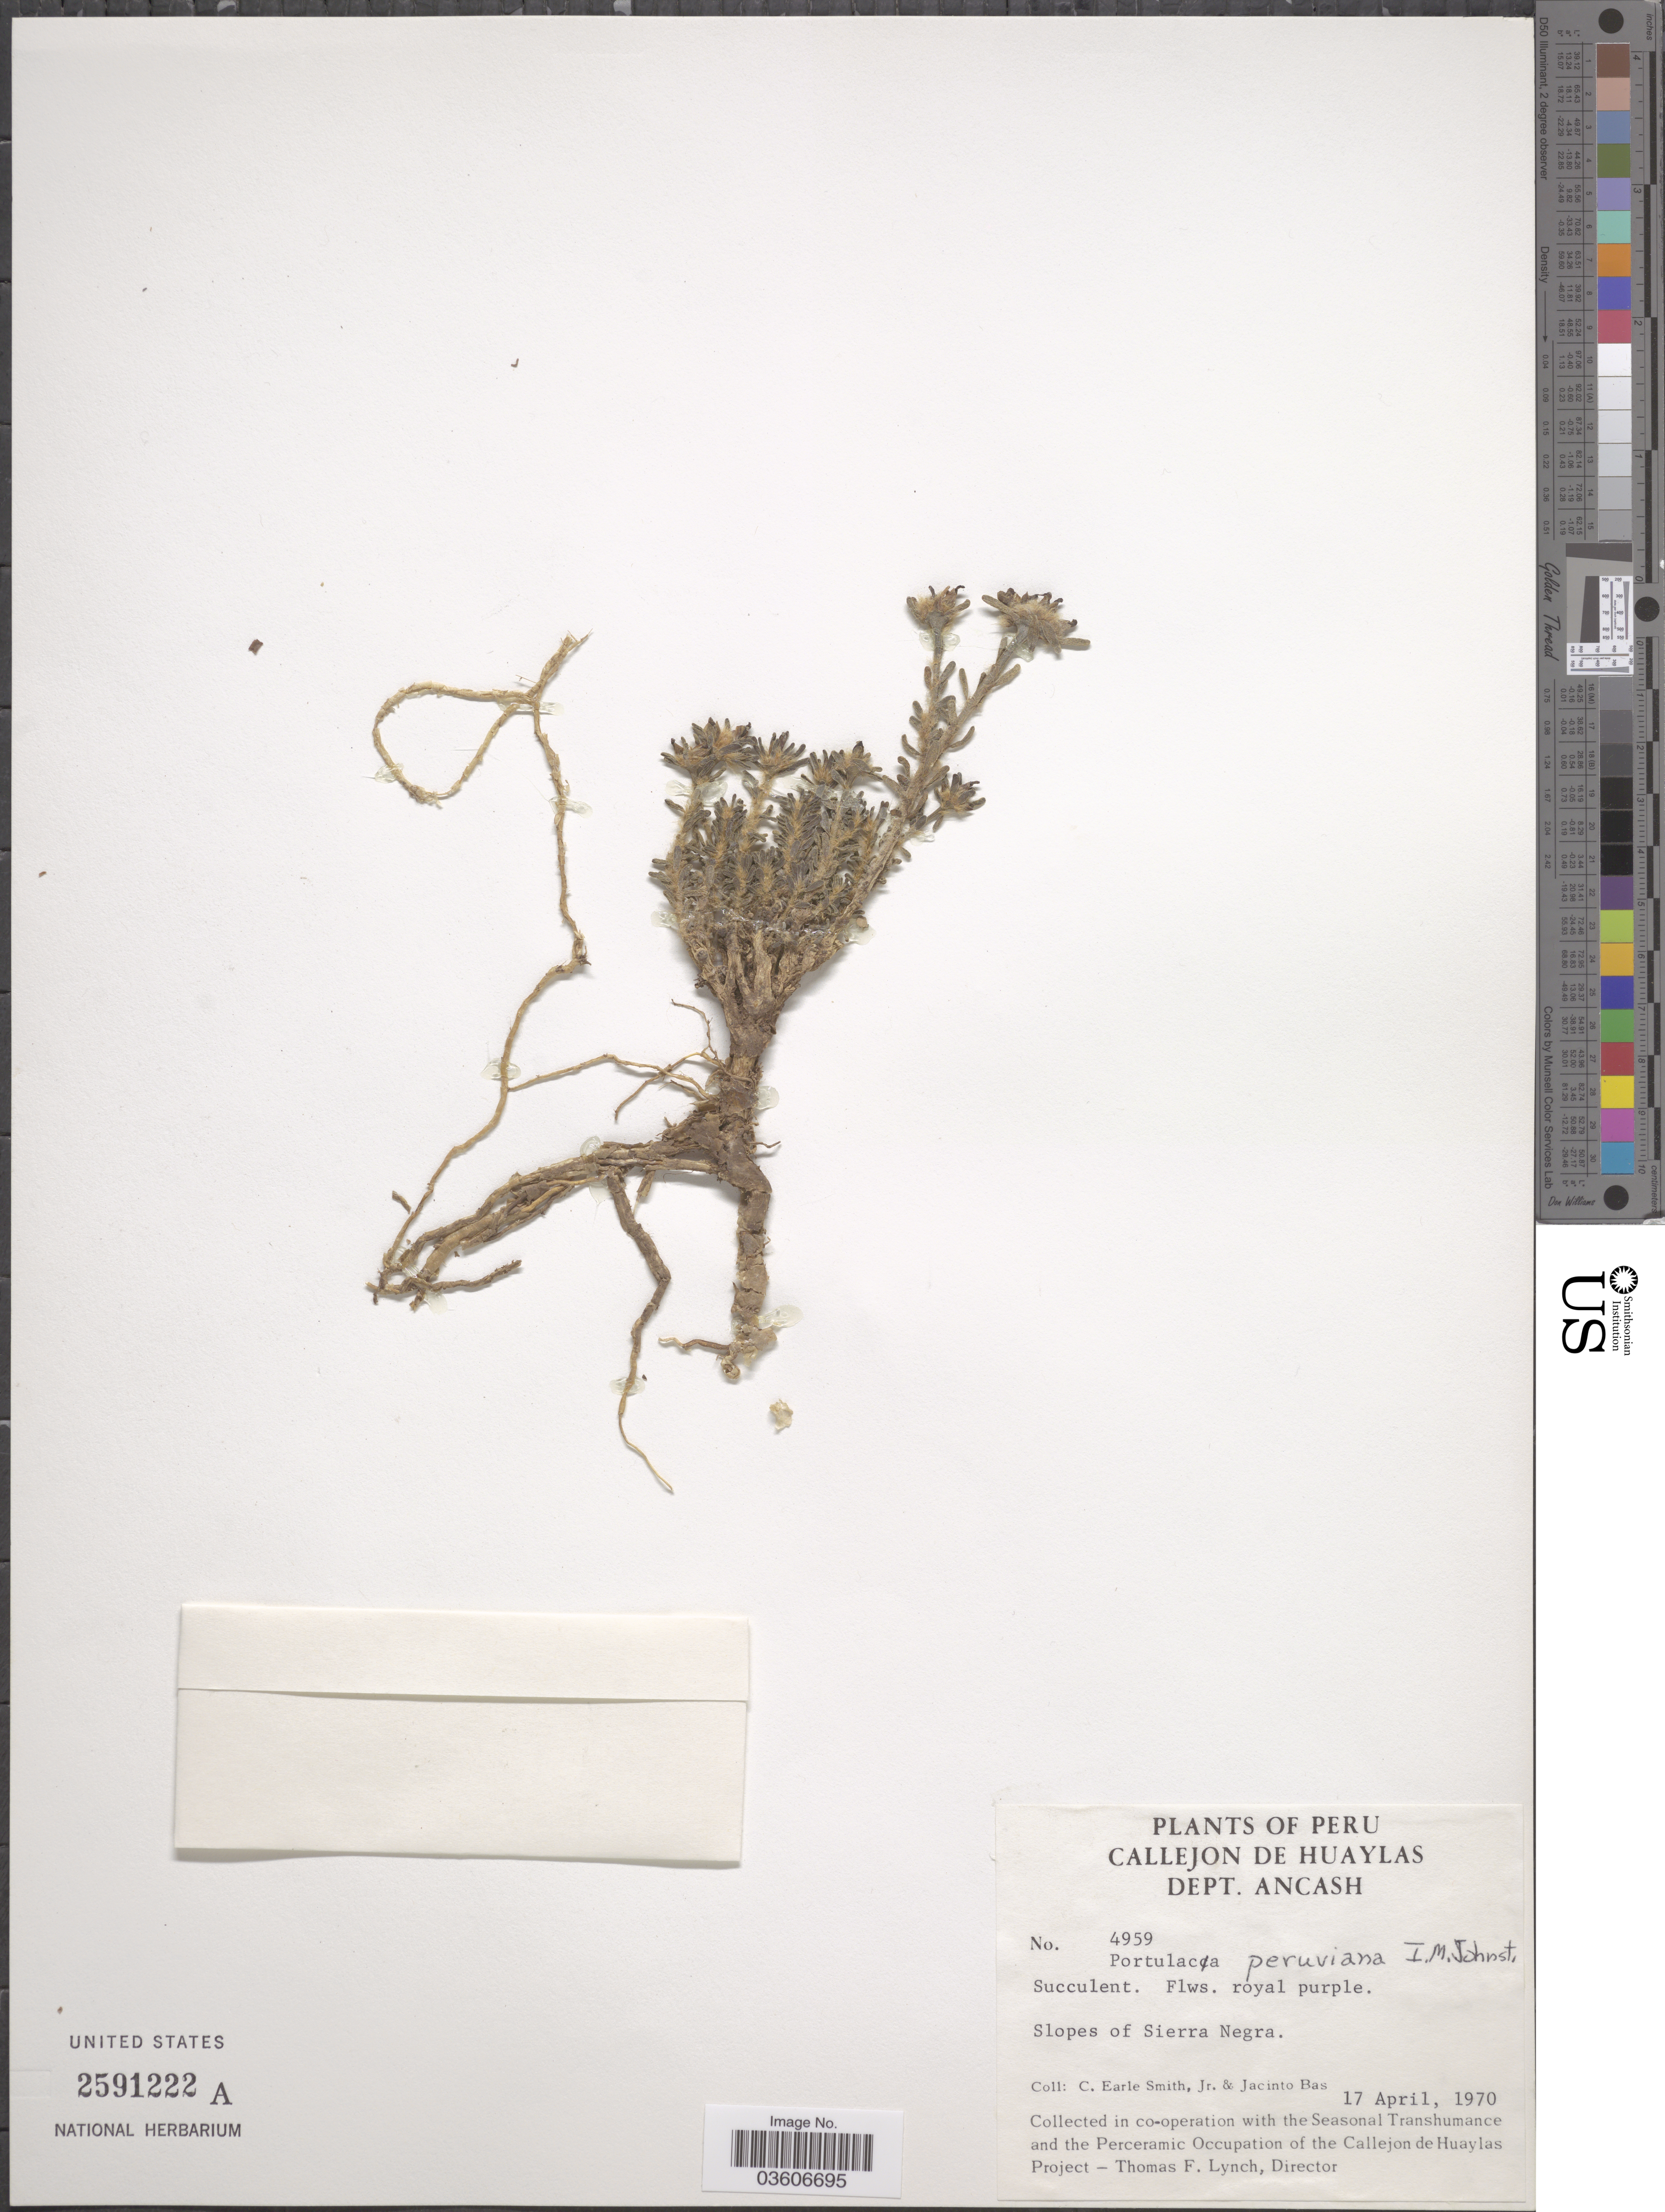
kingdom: Plantae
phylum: Tracheophyta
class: Magnoliopsida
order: Caryophyllales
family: Portulacaceae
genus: Portulaca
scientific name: Portulaca perennis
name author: R.E. Fr.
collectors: C. E. Smith Jr. & J. Bas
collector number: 4959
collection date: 1970-04-17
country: Peru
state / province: Ancash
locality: Callejon de Huaylas. Dept. Ancash. Slopes of Sierra Negra.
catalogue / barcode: US 2591222A